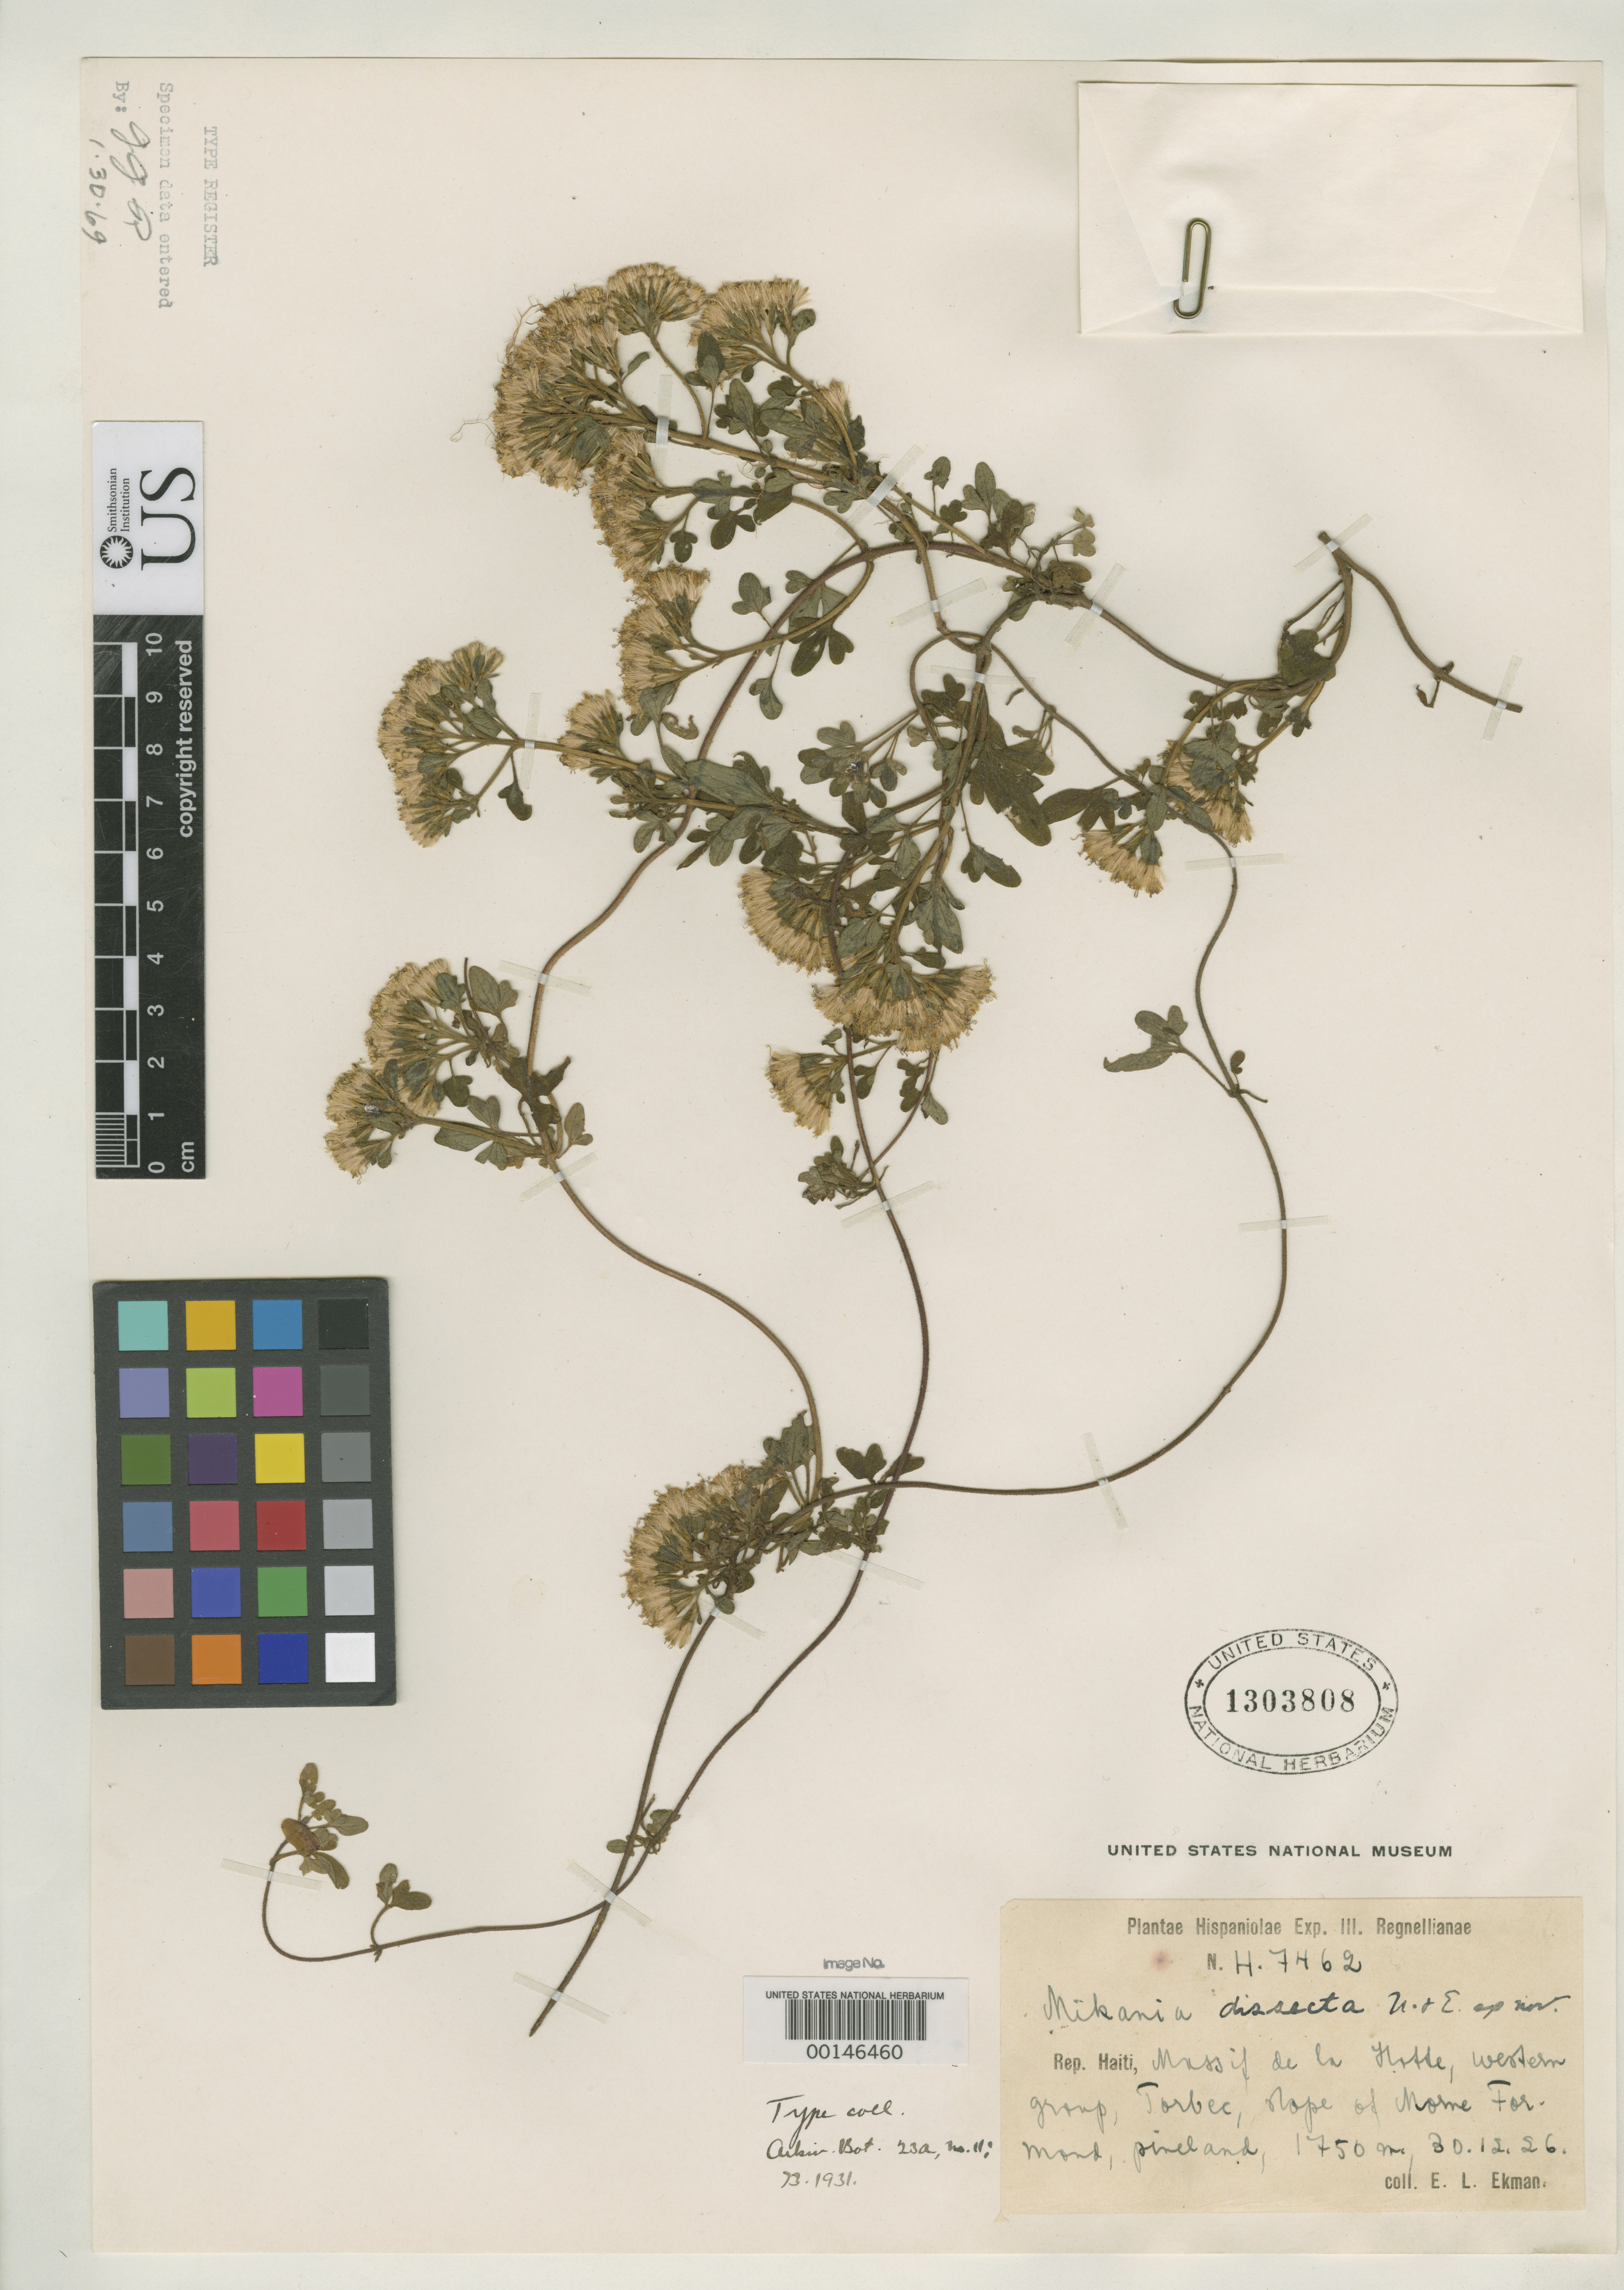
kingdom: Plantae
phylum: Tracheophyta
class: Magnoliopsida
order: Asterales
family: Asteraceae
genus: Mikania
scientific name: Mikania dissecta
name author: Urb. & Ekman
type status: Isotype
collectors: E. L. Ekman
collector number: H 7462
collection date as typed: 30 Dec 1926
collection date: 1926-12-30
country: Haiti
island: Hispaniola Island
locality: Massif de La Hotte, Morne Formon, Torbec.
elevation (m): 1750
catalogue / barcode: US 1303808